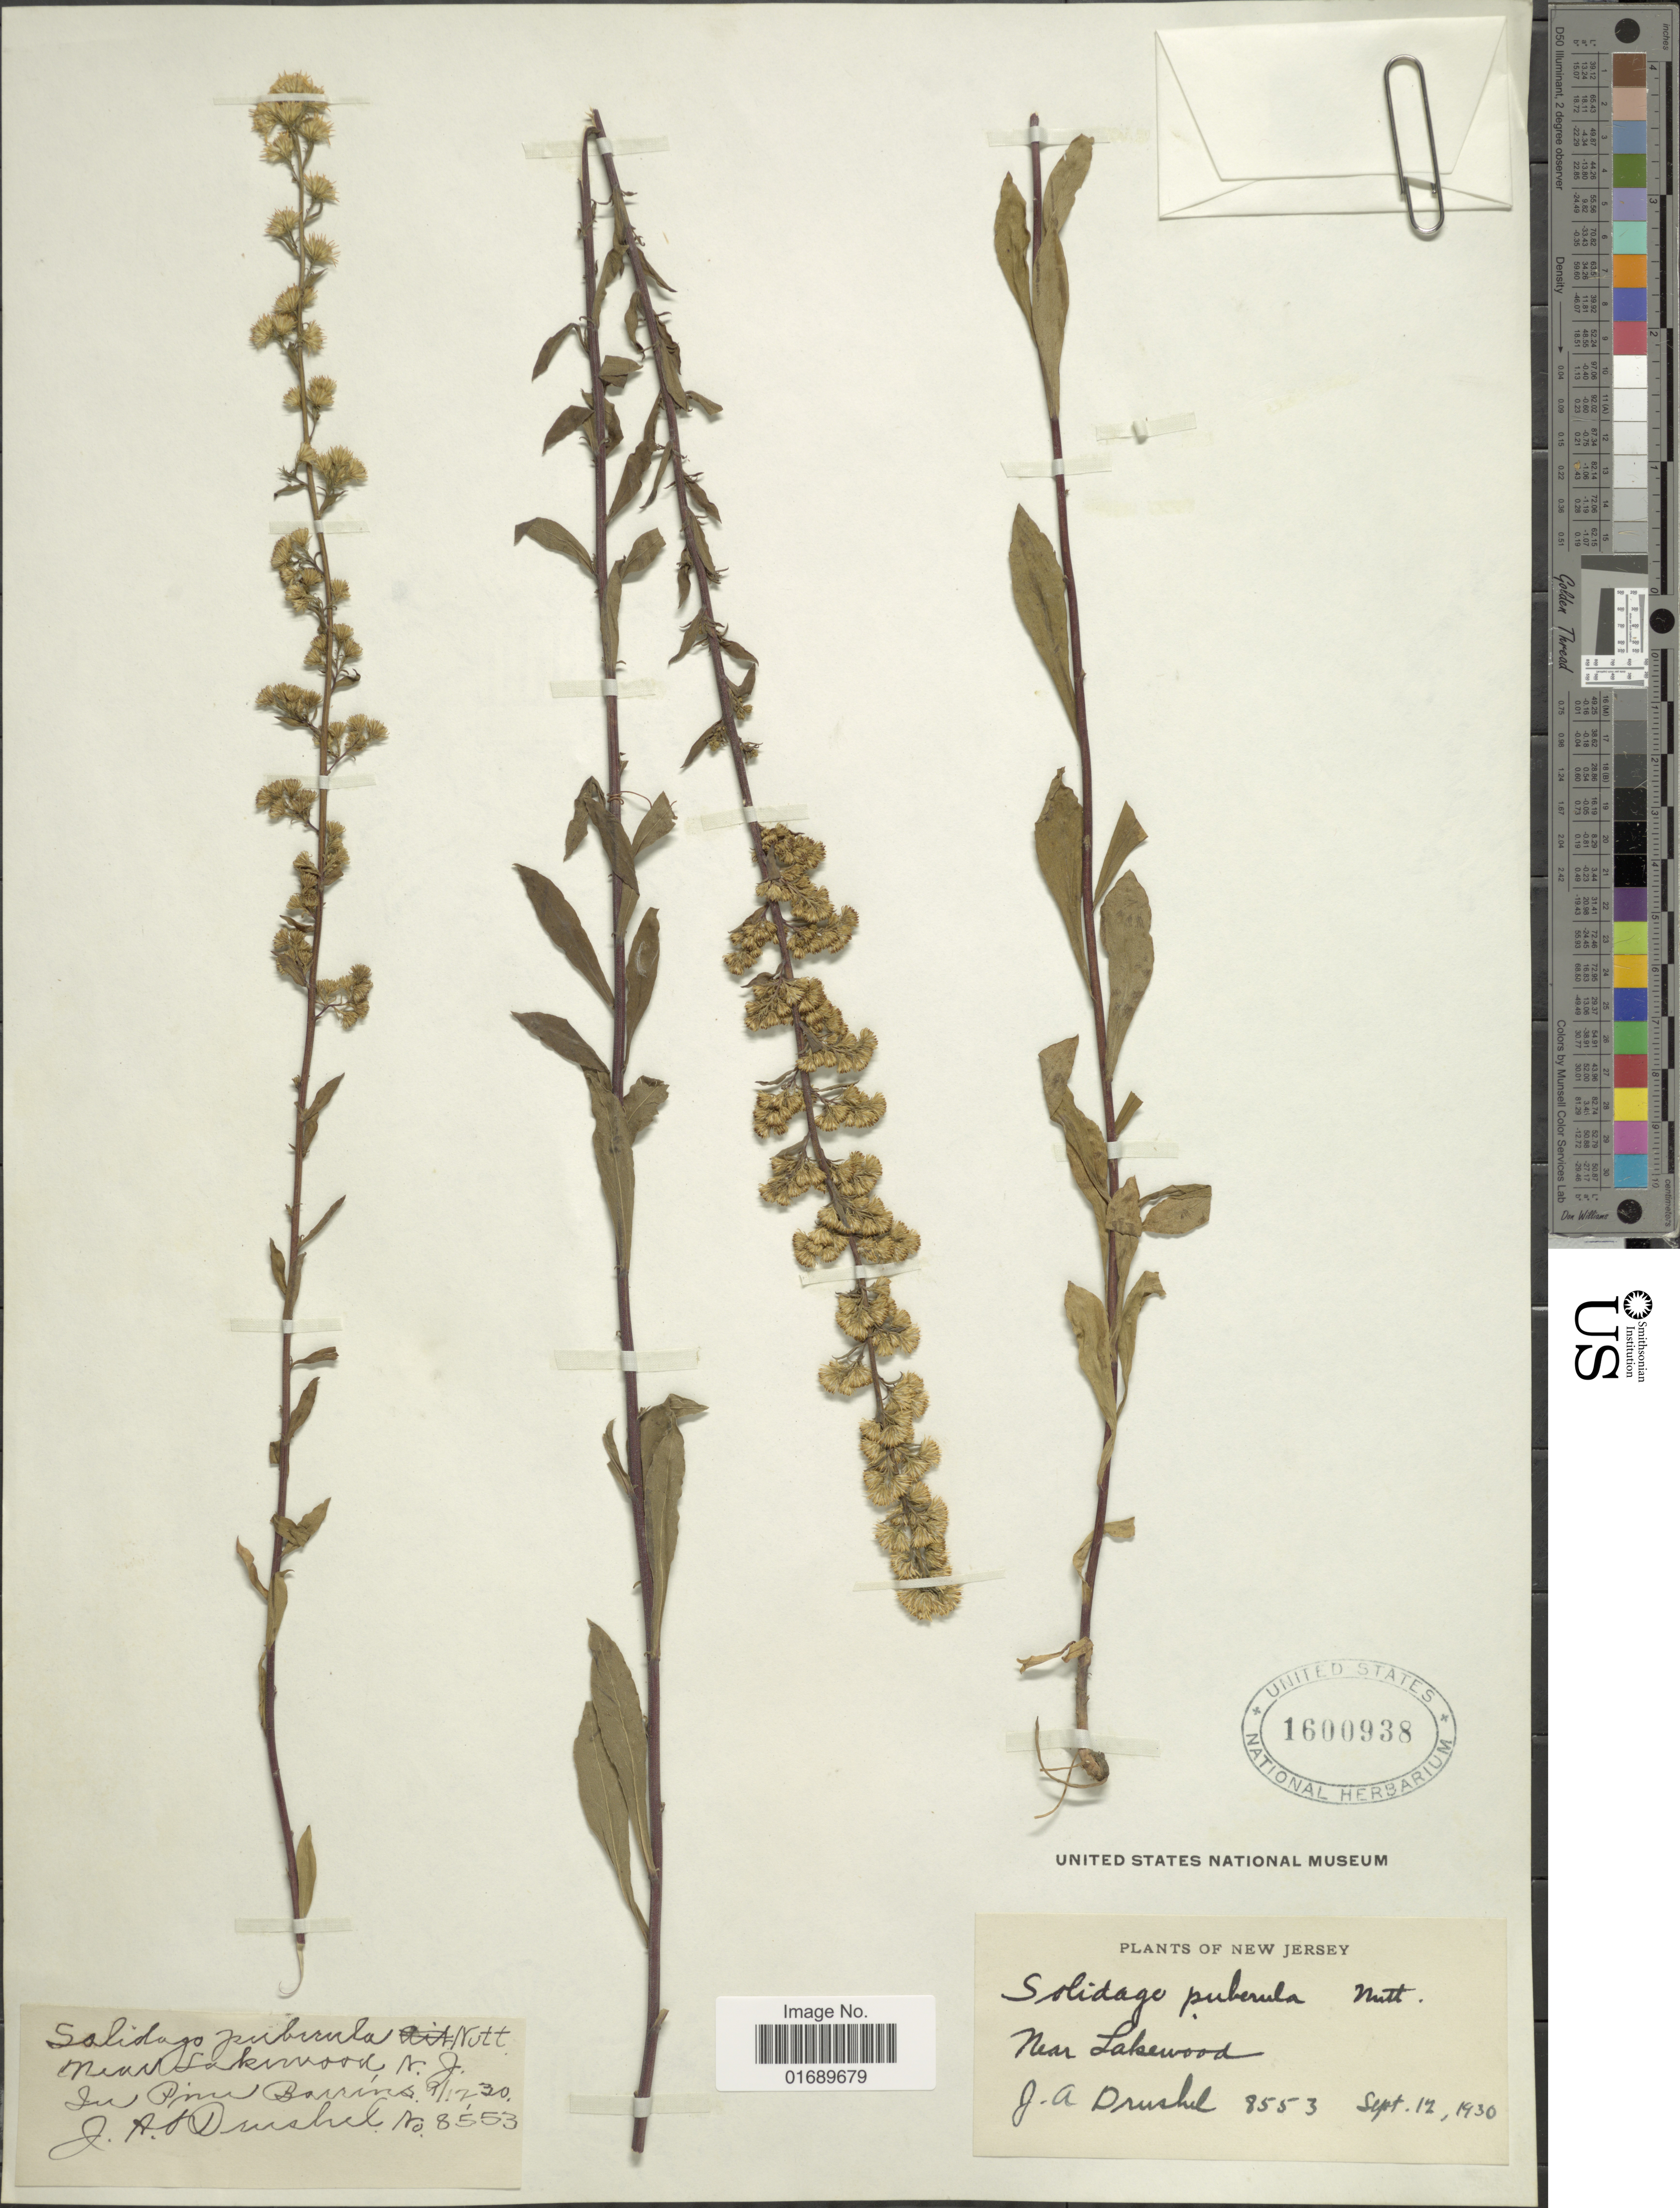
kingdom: Plantae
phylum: Tracheophyta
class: Magnoliopsida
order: Asterales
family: Asteraceae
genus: Solidago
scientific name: Solidago puberula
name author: Nutt.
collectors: J. A. Drushel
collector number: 8553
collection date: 1930-09-12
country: United States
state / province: New Jersey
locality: Near Lakewood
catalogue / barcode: US 1600938